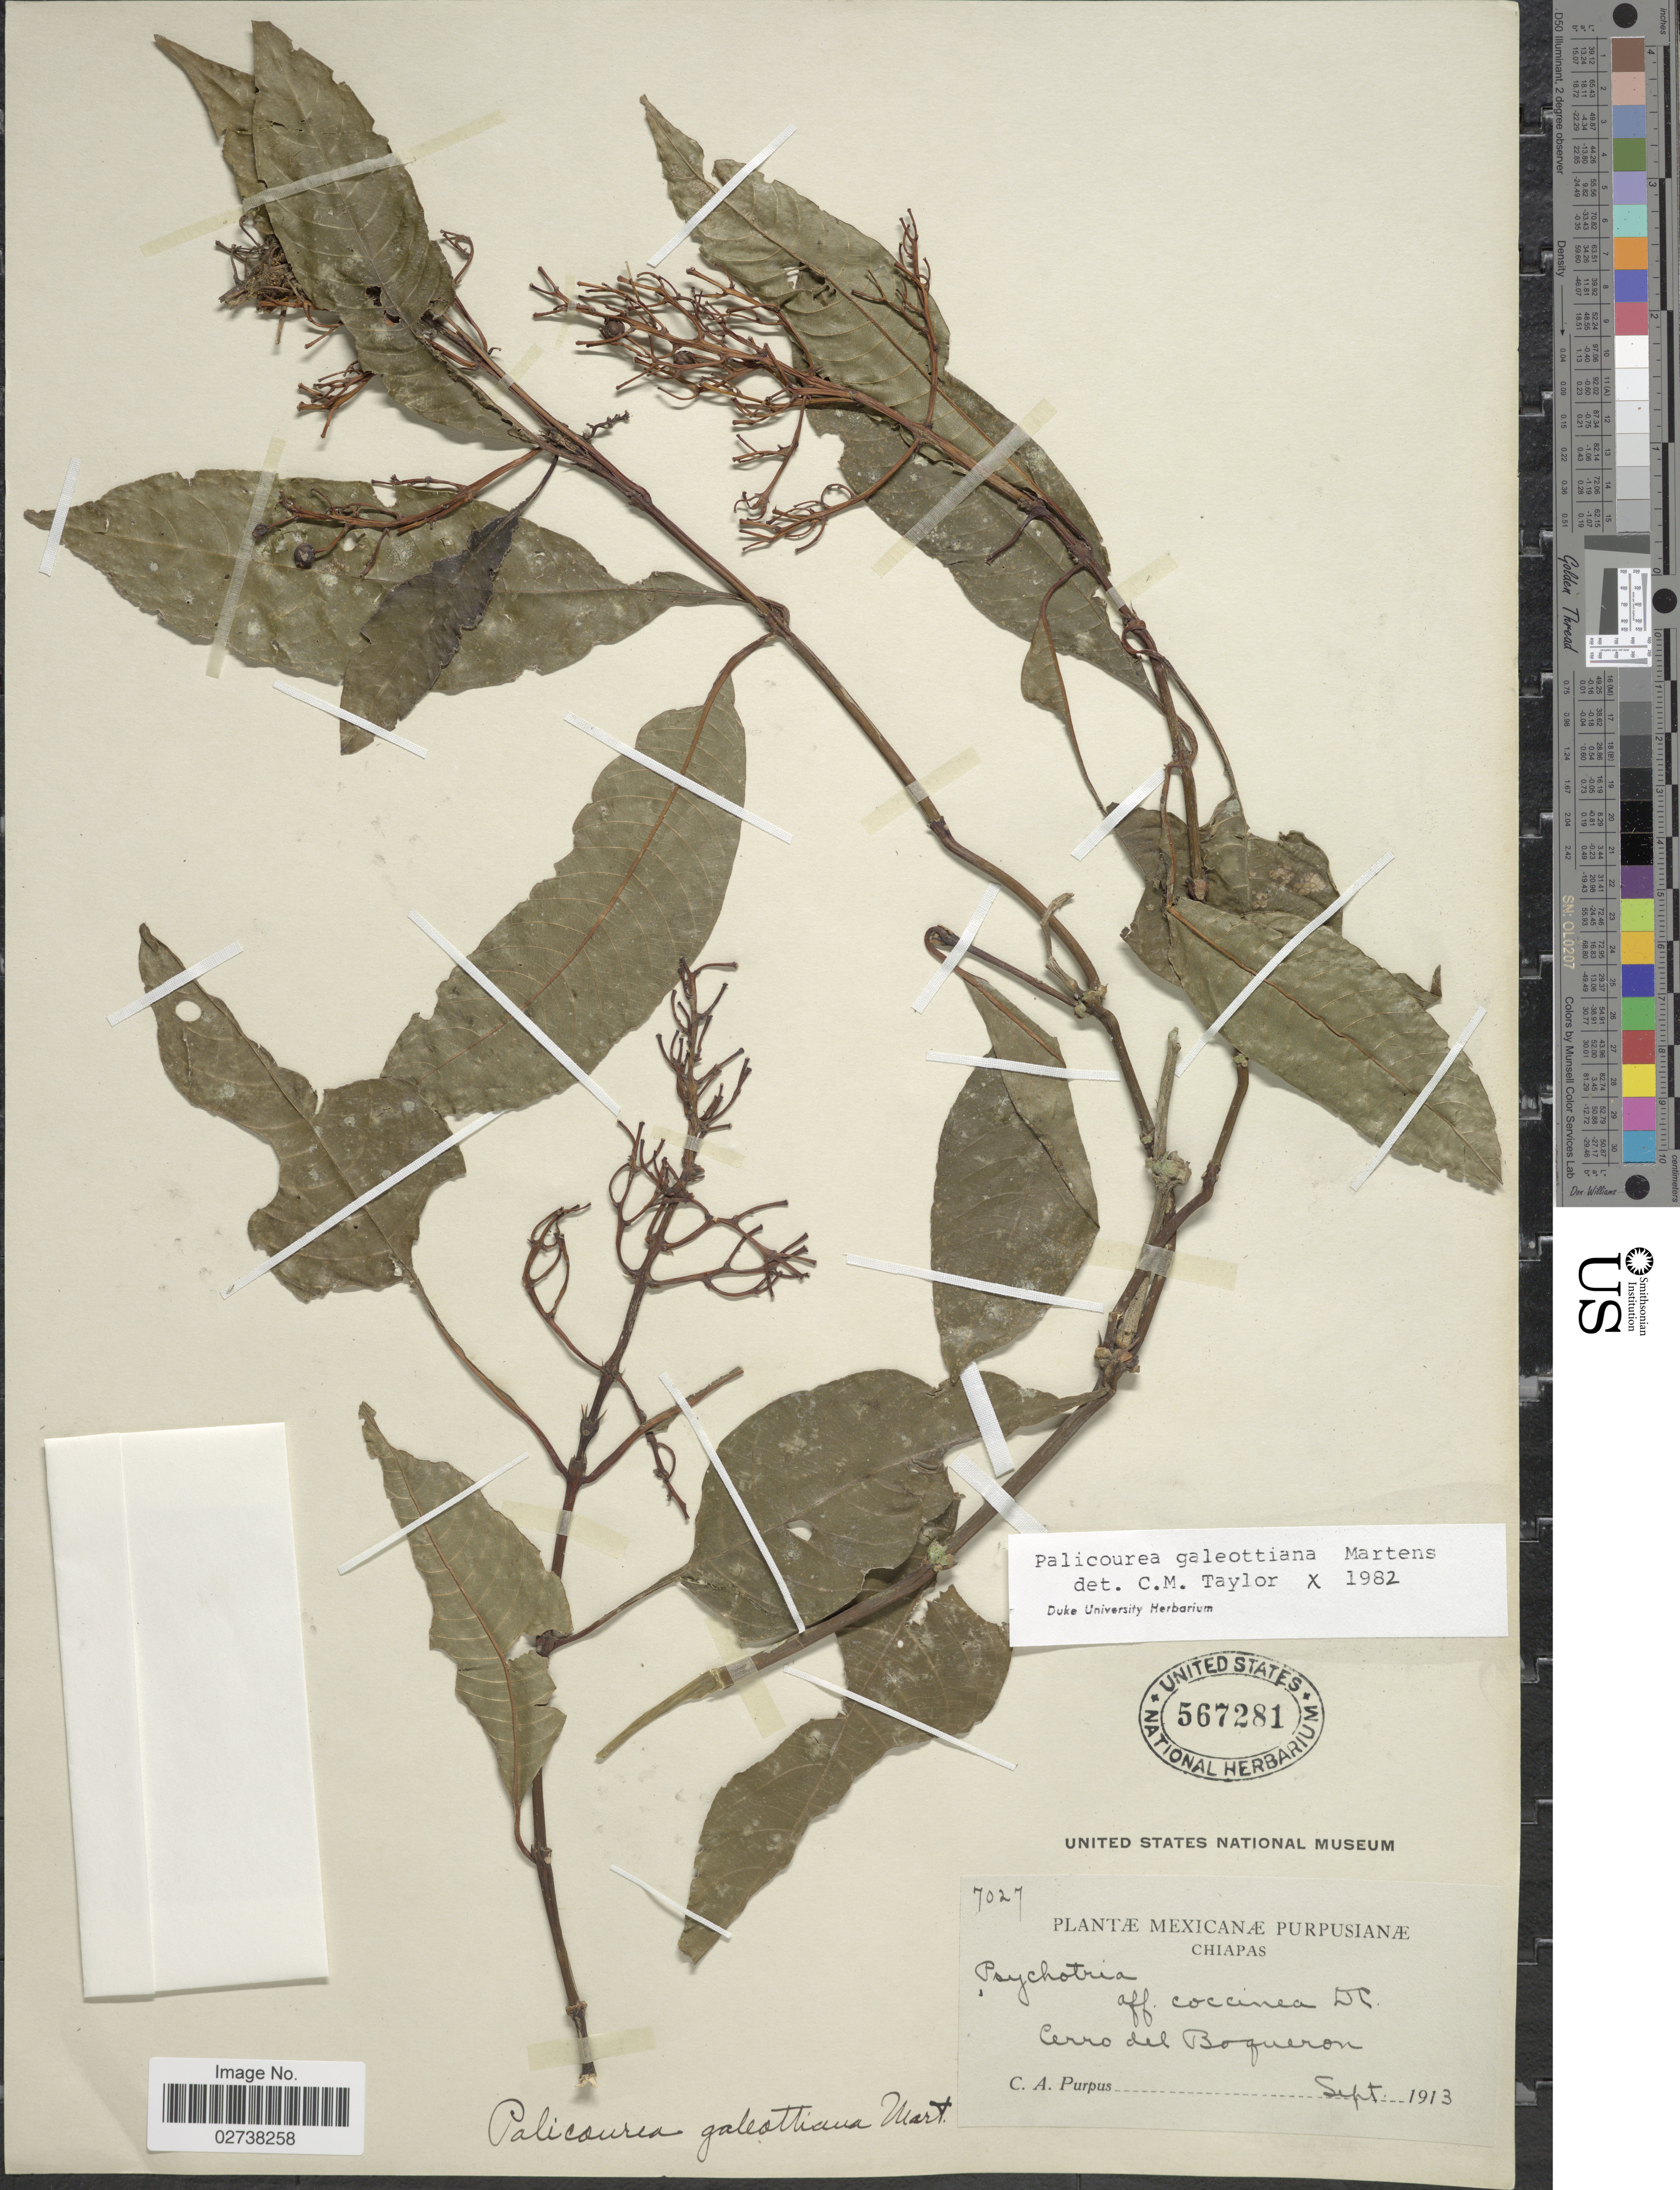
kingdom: Plantae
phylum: Tracheophyta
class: Magnoliopsida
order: Gentianales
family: Rubiaceae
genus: Palicourea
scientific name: Palicourea galeottiana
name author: M. Martens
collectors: C. A. Purpus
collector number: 7027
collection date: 1913-09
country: Mexico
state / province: Chiapas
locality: Mexicanae Purpusianae, Cerro del Boqueron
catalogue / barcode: US 567281